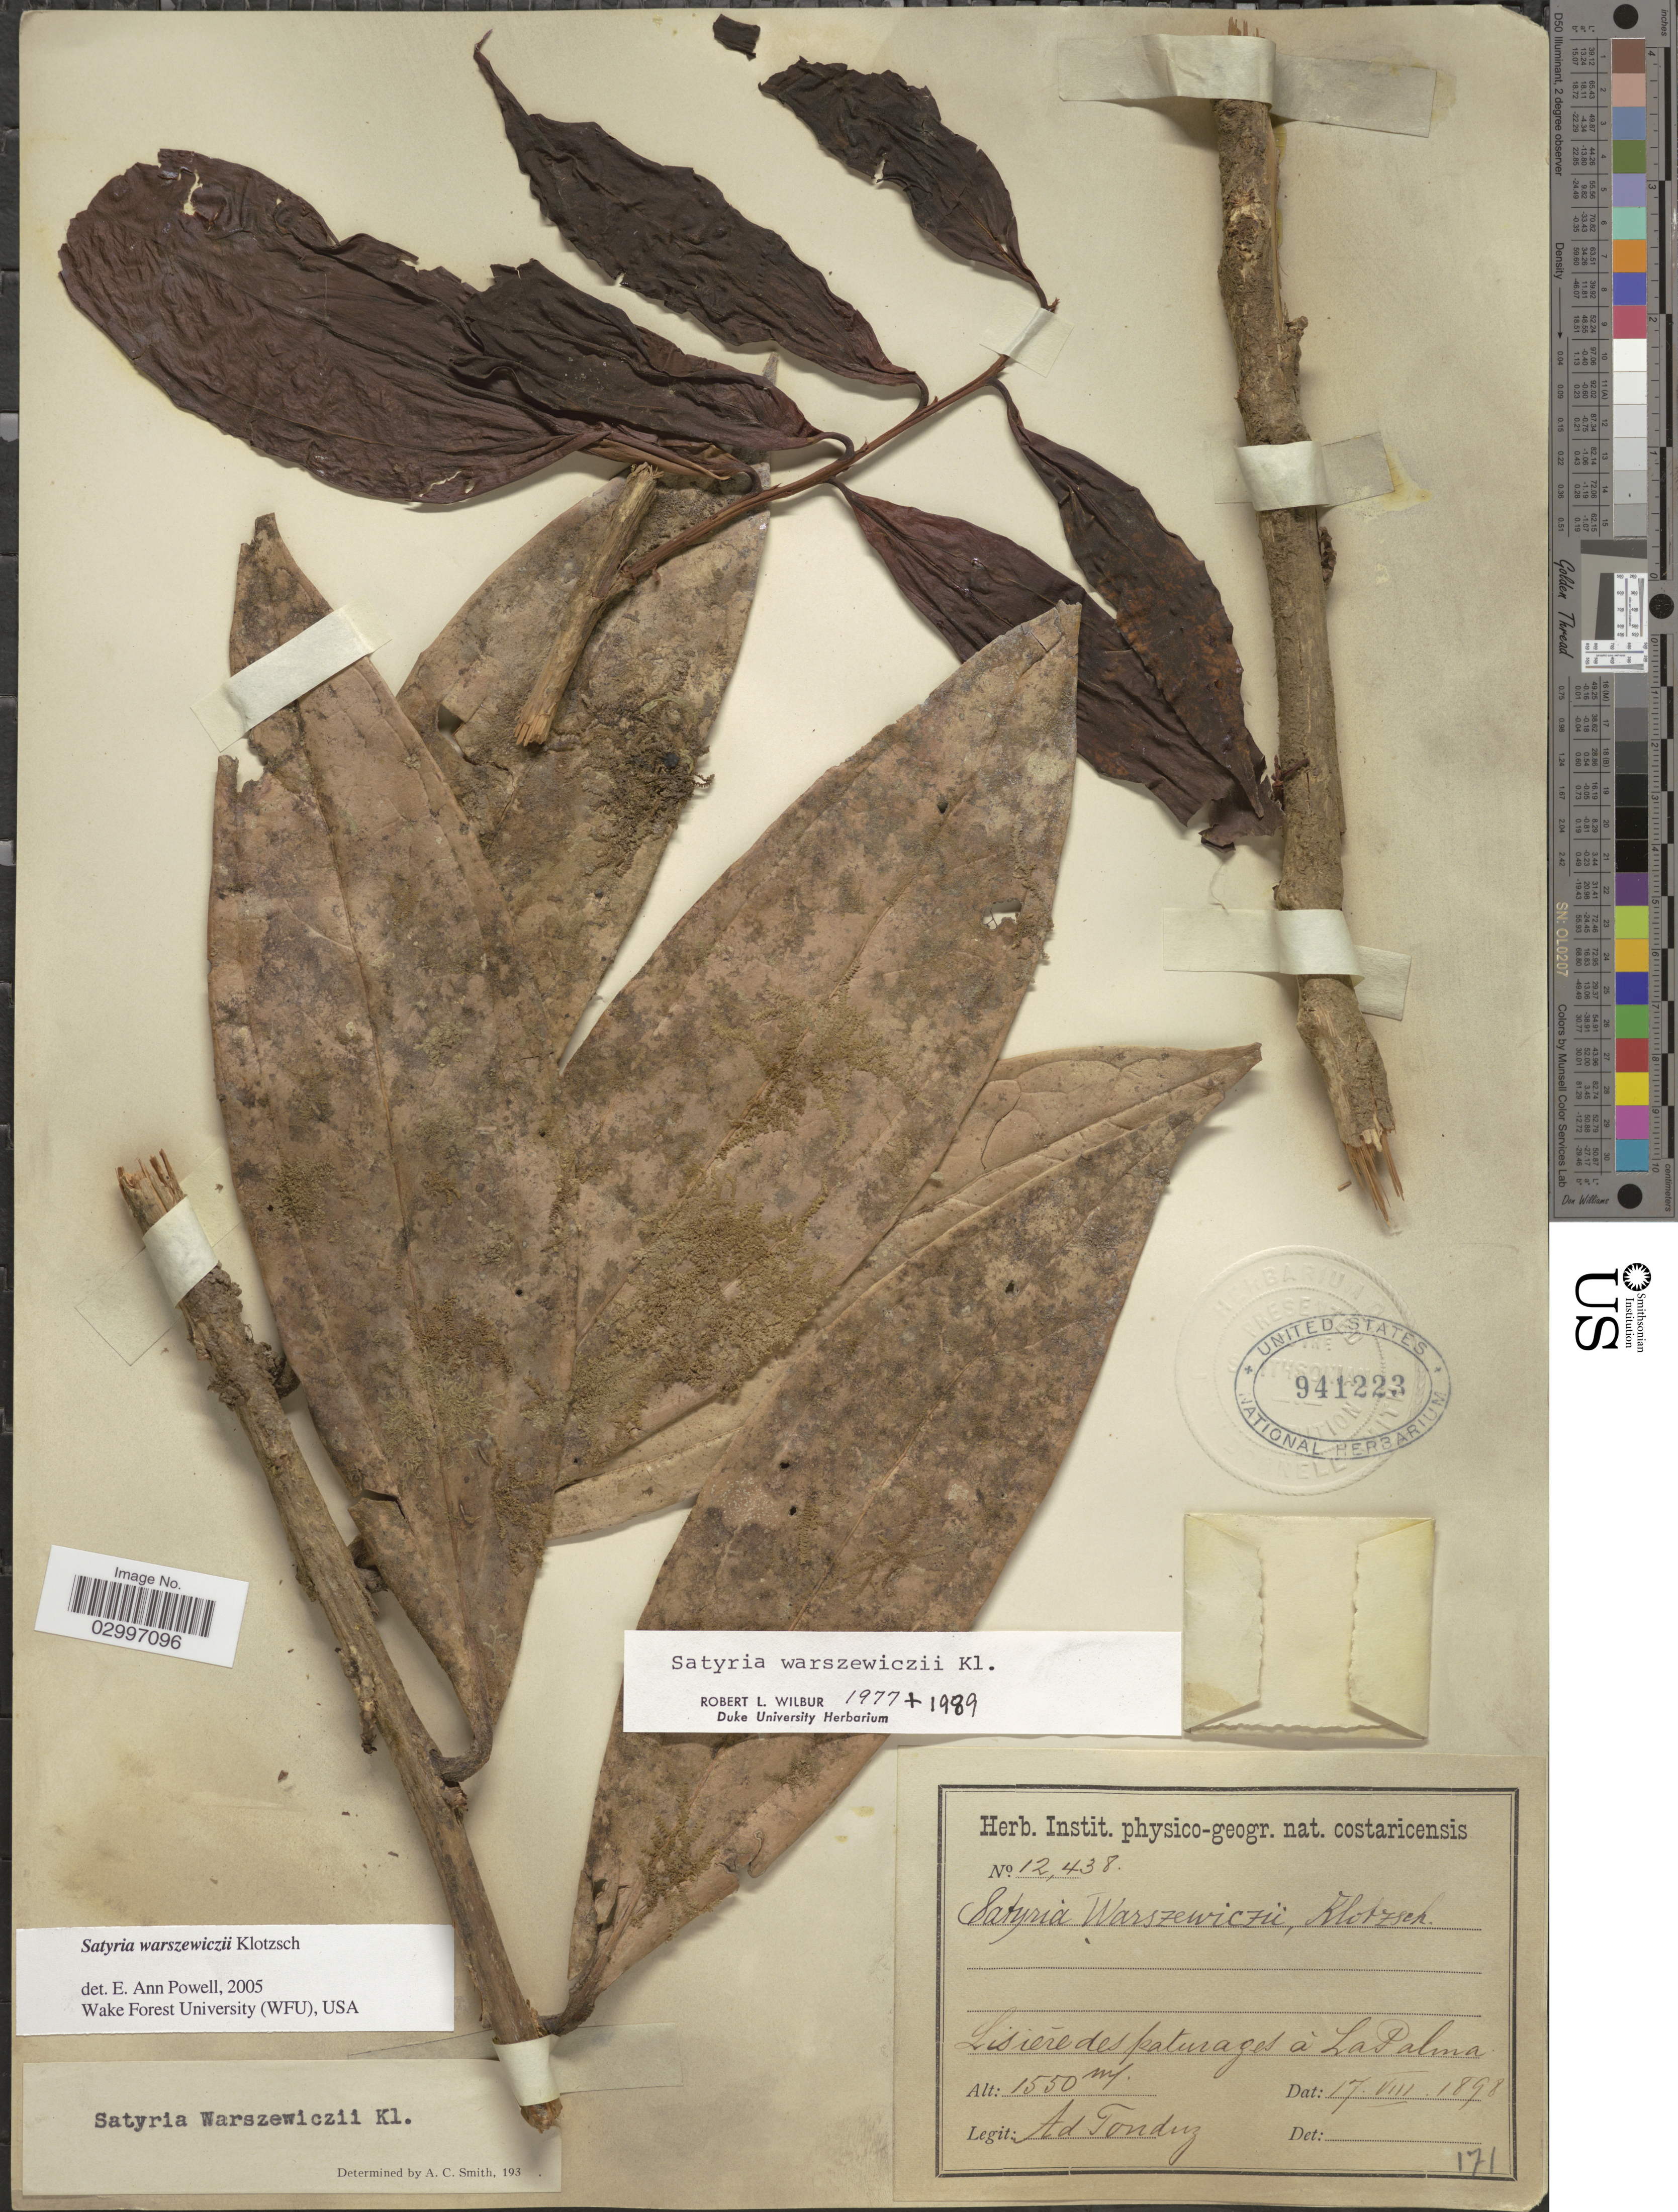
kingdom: Plantae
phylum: Tracheophyta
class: Magnoliopsida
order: Ericales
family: Ericaceae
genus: Satyria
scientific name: Satyria warszewiczii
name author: Klotzsch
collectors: A. Tonduz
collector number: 12438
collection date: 1898-08-17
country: Costa Rica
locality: Lisiére des paturages á La Palma.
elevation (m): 1550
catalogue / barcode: US 941223